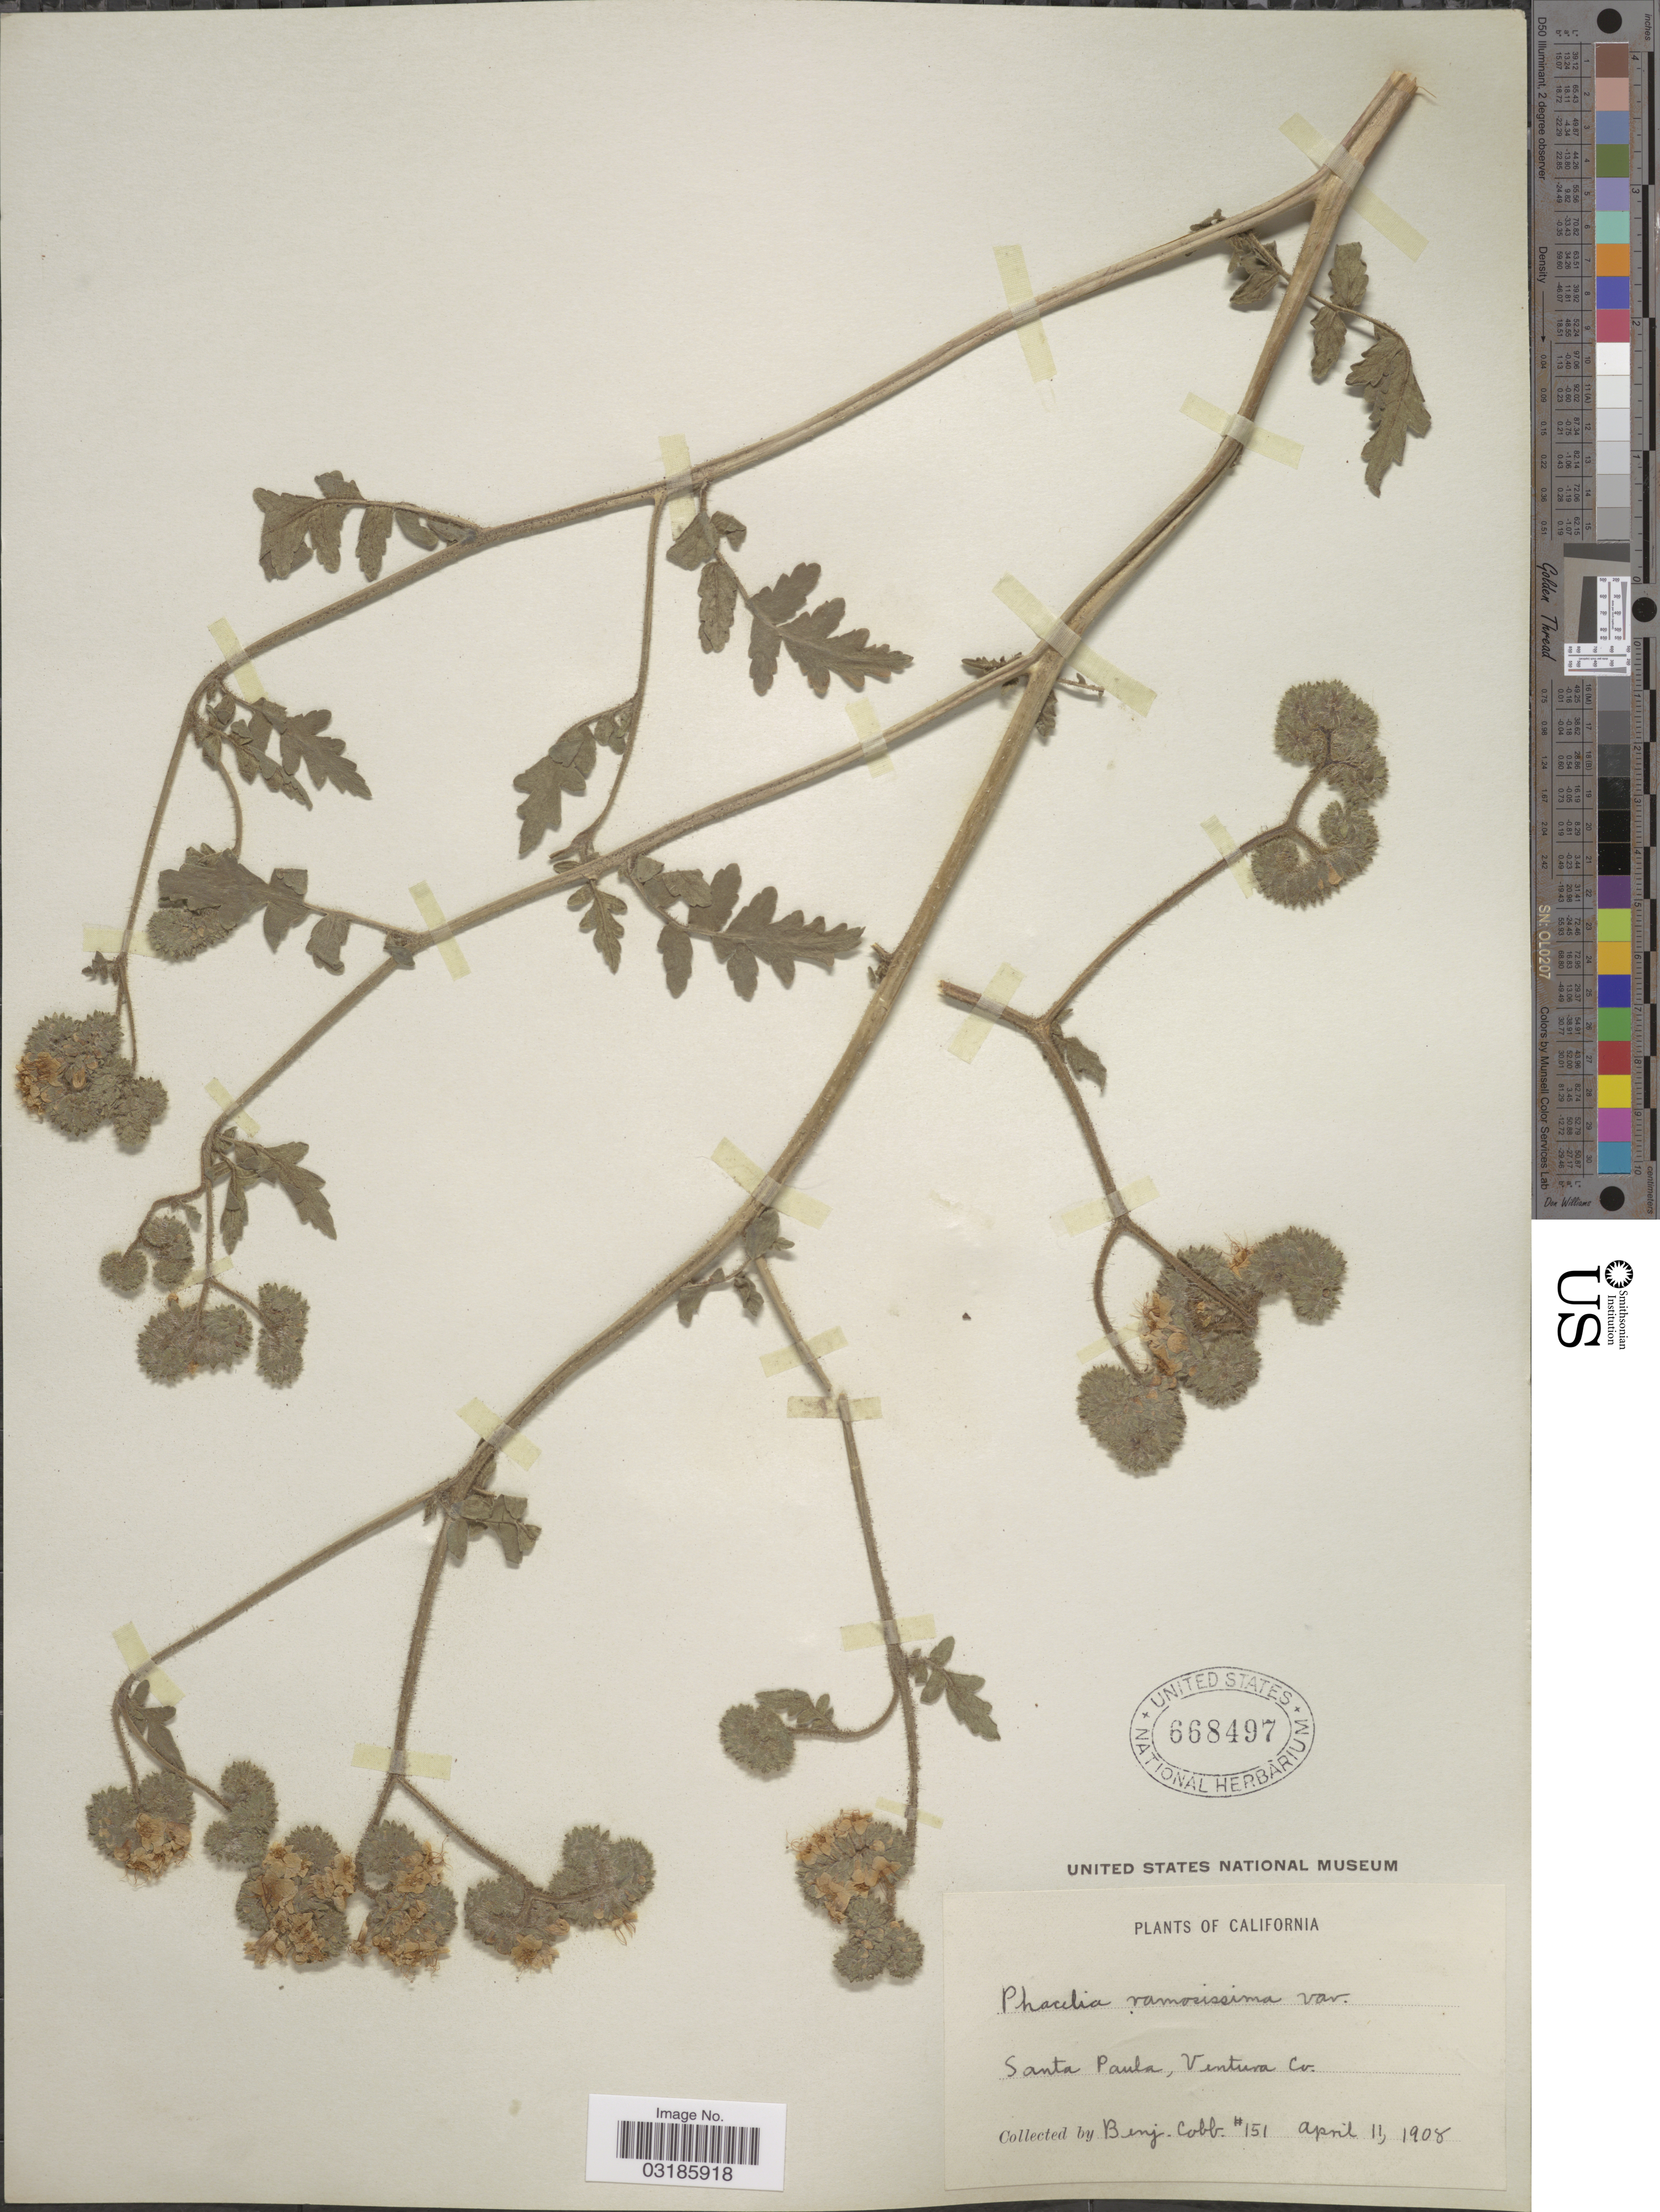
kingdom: Plantae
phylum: Tracheophyta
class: Magnoliopsida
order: Boraginales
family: Hydrophyllaceae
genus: Phacelia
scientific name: Phacelia ramosissima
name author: Douglas ex Lehm.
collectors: B. Cobb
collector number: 151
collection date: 1908-04-11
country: United States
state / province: California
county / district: Ventura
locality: Santa Paula, Ventura Co.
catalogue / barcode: US 668497